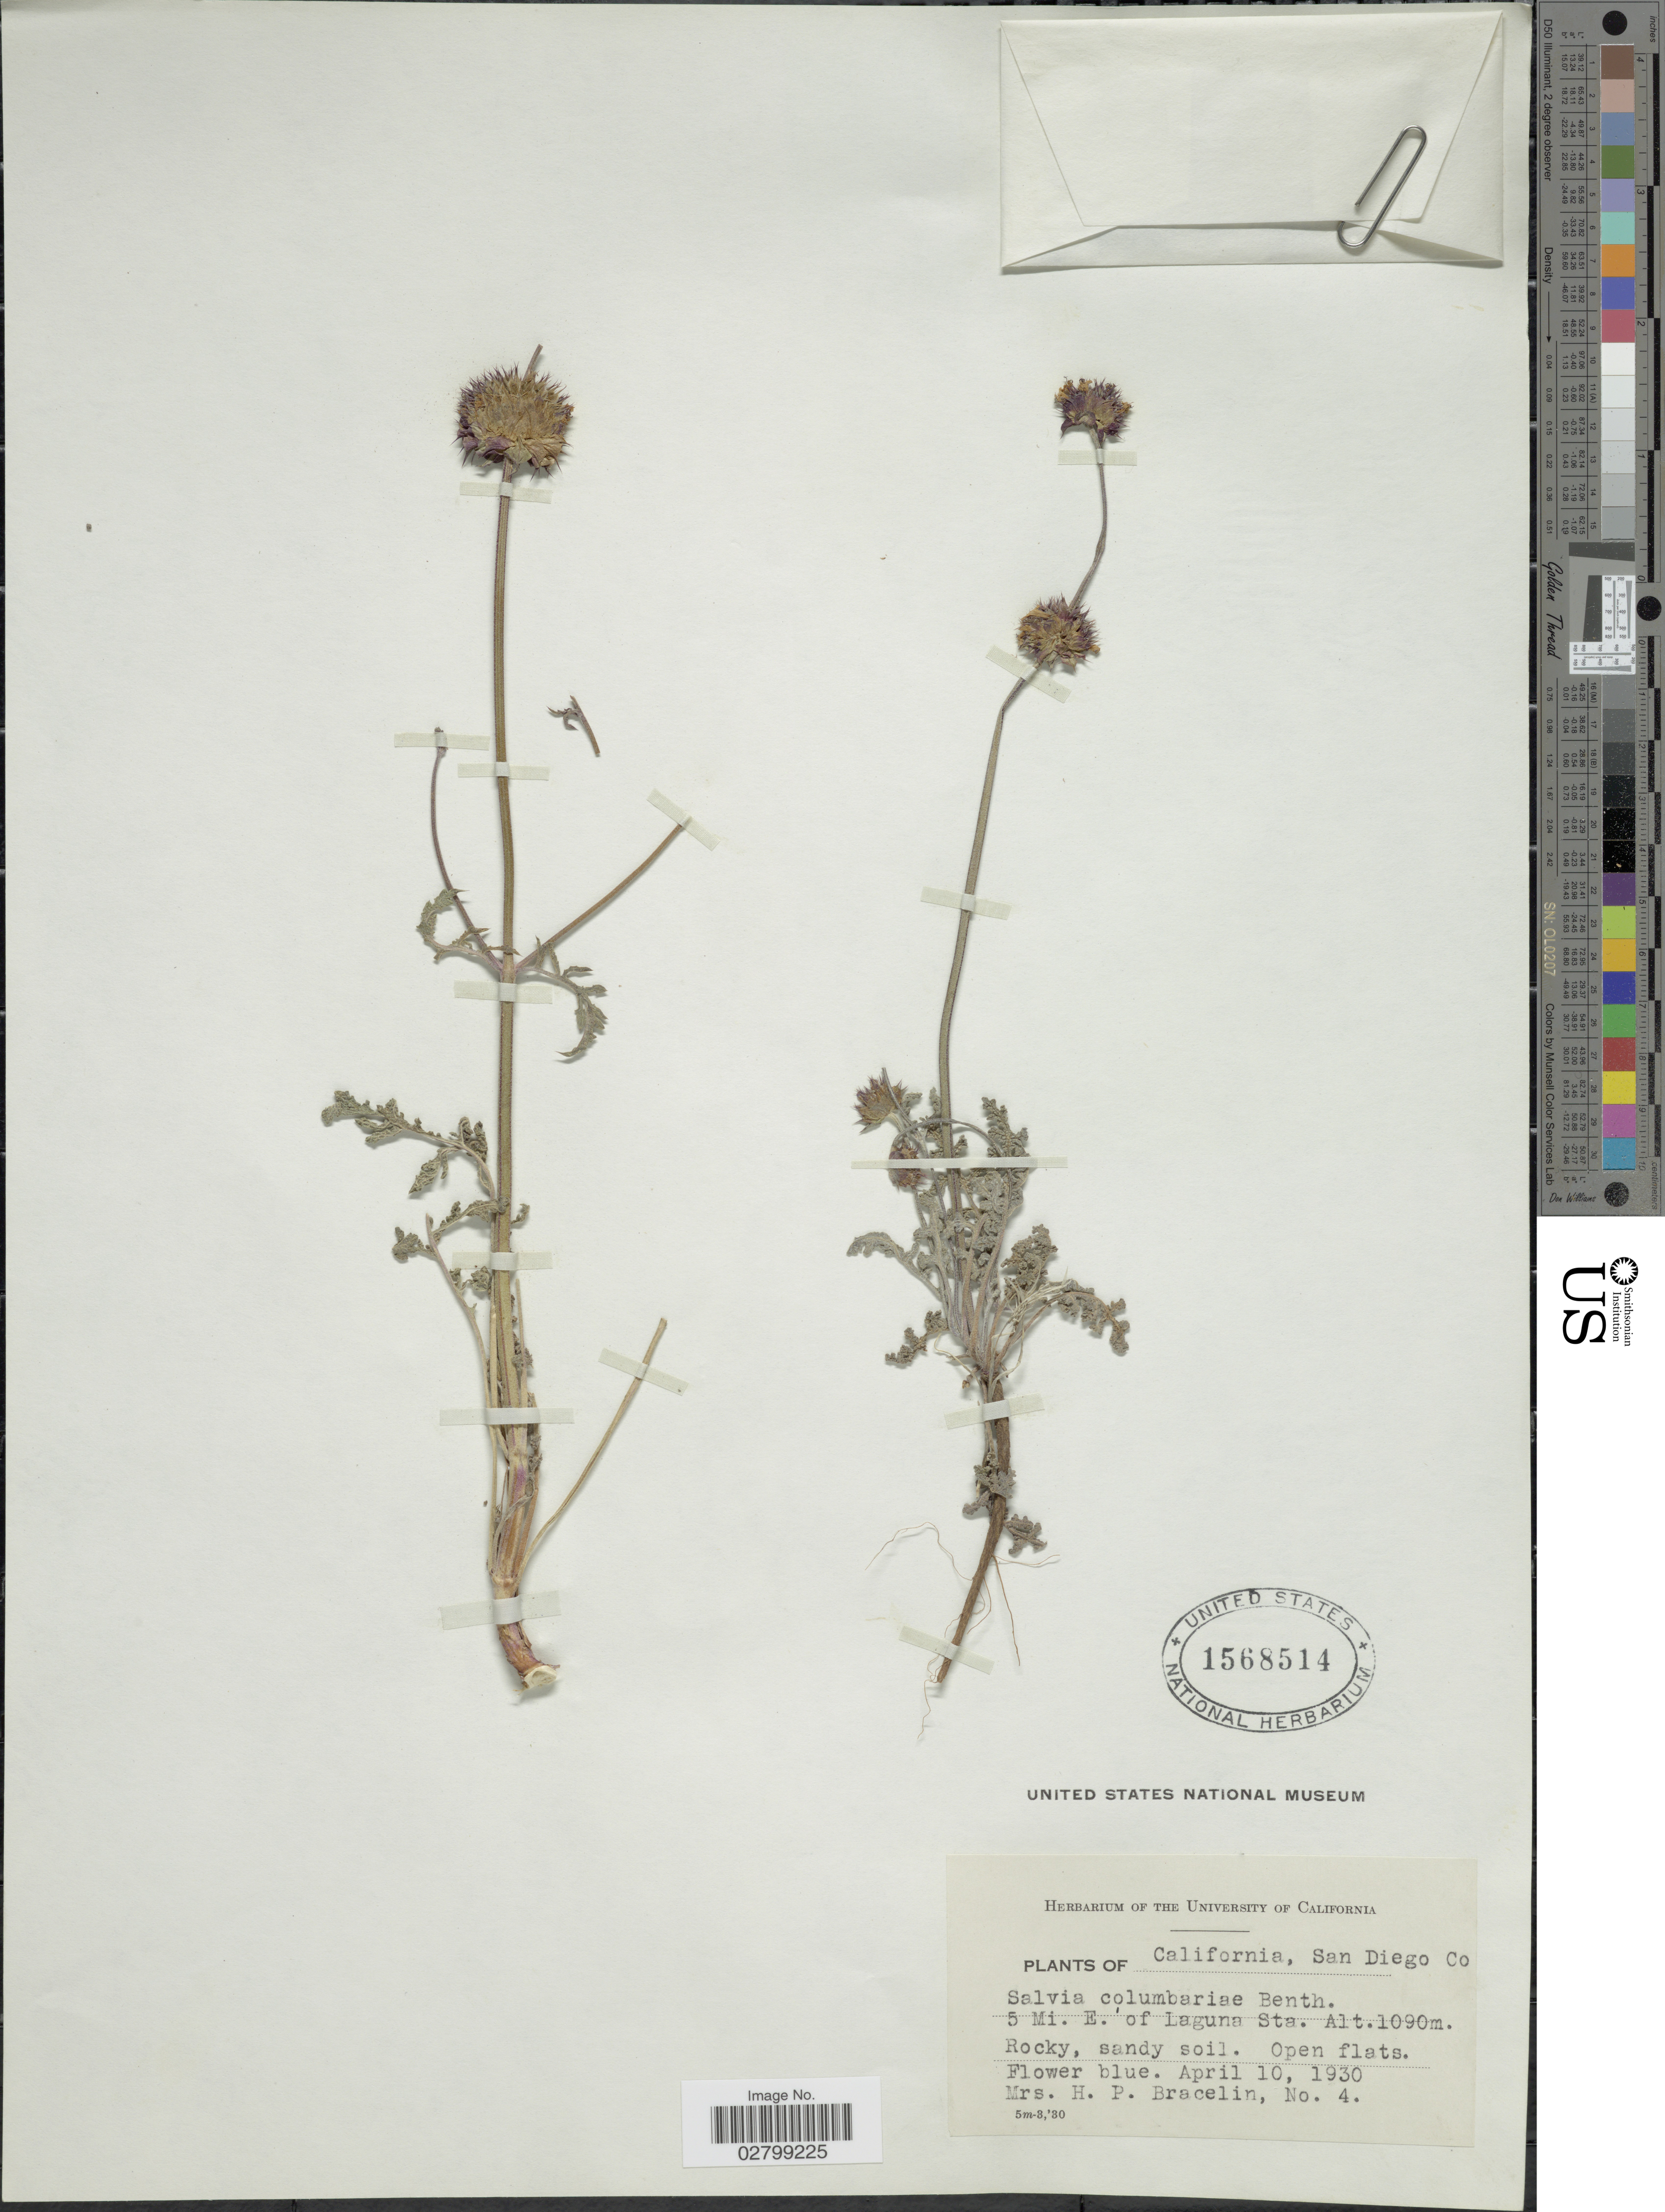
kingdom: Plantae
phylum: Tracheophyta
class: Magnoliopsida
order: Lamiales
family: Lamiaceae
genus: Salvia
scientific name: Salvia columbariae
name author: Benth.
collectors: H. Bracelin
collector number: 4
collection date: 1930-04-10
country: United States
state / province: California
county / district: San Diego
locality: San Diego Co., 5 Mi. E. of Laguna Sta.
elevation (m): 1090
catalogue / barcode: US 1568514